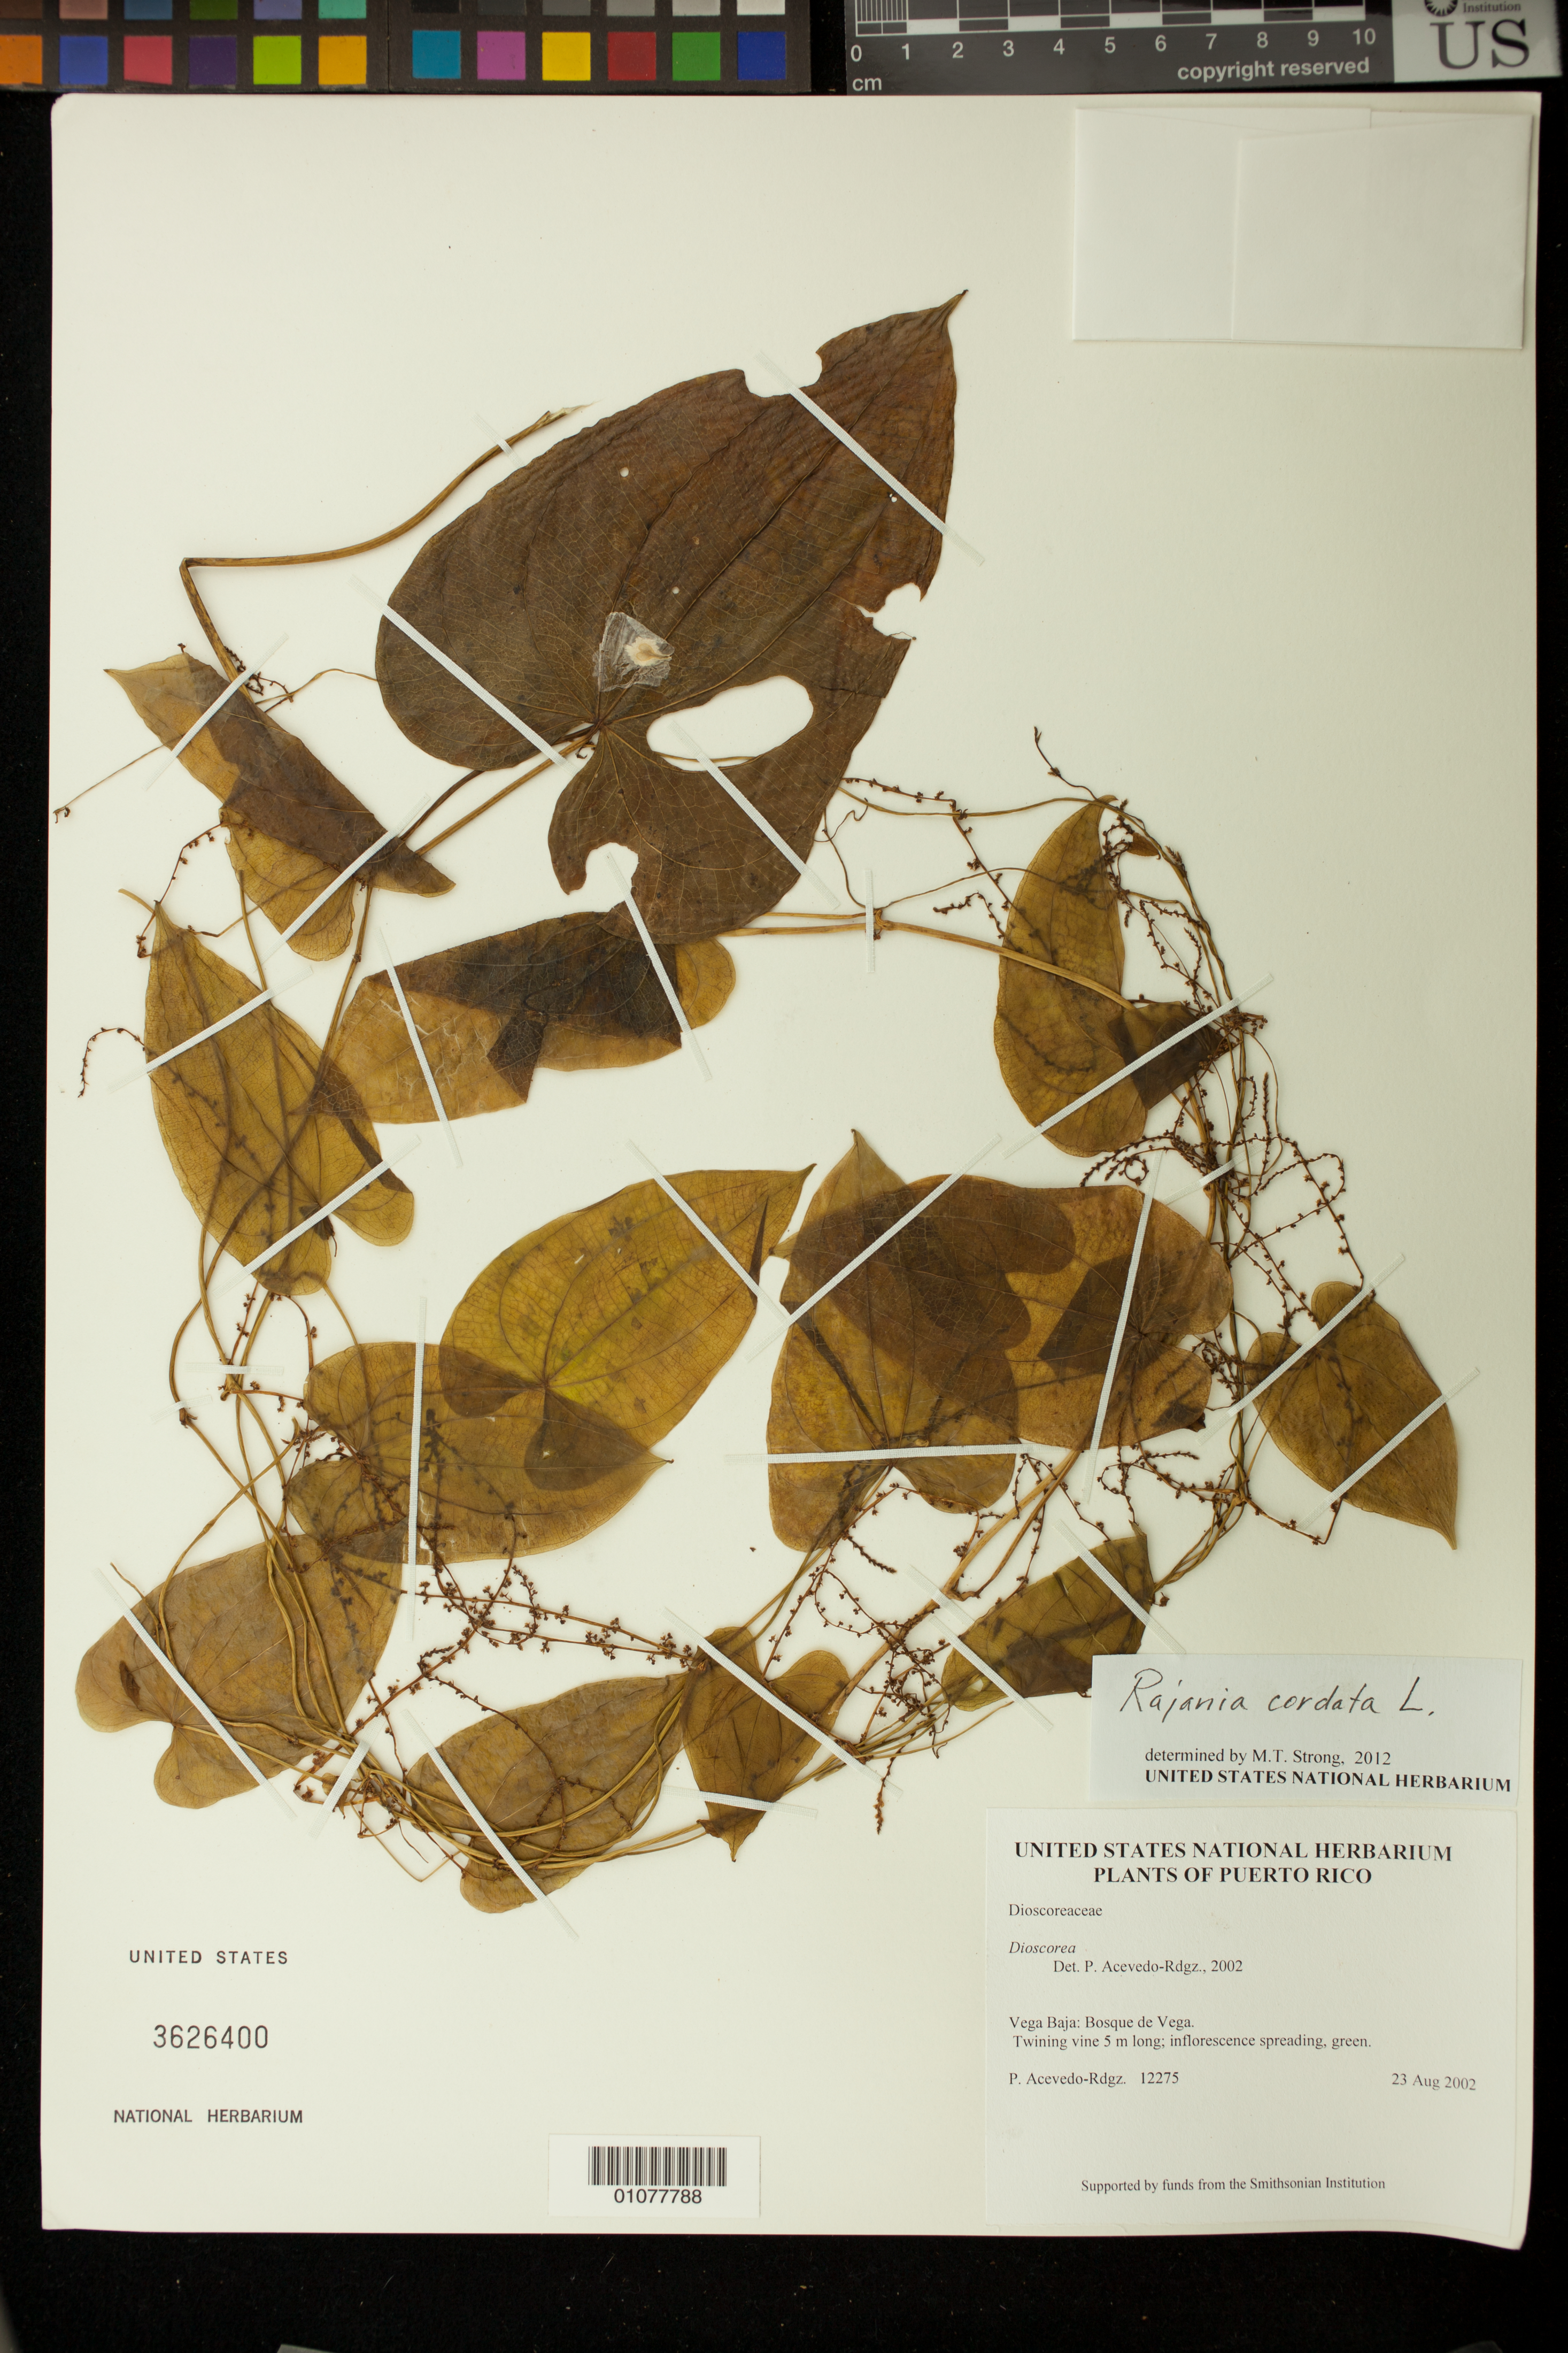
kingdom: Plantae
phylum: Tracheophyta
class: Liliopsida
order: Dioscoreales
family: Dioscoreaceae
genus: Dioscorea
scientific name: Dioscorea cordata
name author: (L.) Raz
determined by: Strong, M. T., (US), Smithsonian Institution - National Museum of Natural History (UNITED STATES)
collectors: P. Acevedo-Rodr.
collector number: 12275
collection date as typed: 23 Aug 2002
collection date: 2002-08-23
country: Puerto Rico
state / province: Vega Baja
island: Puerto Rico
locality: Bosque de Vega.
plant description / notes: K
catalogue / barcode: US 3626400